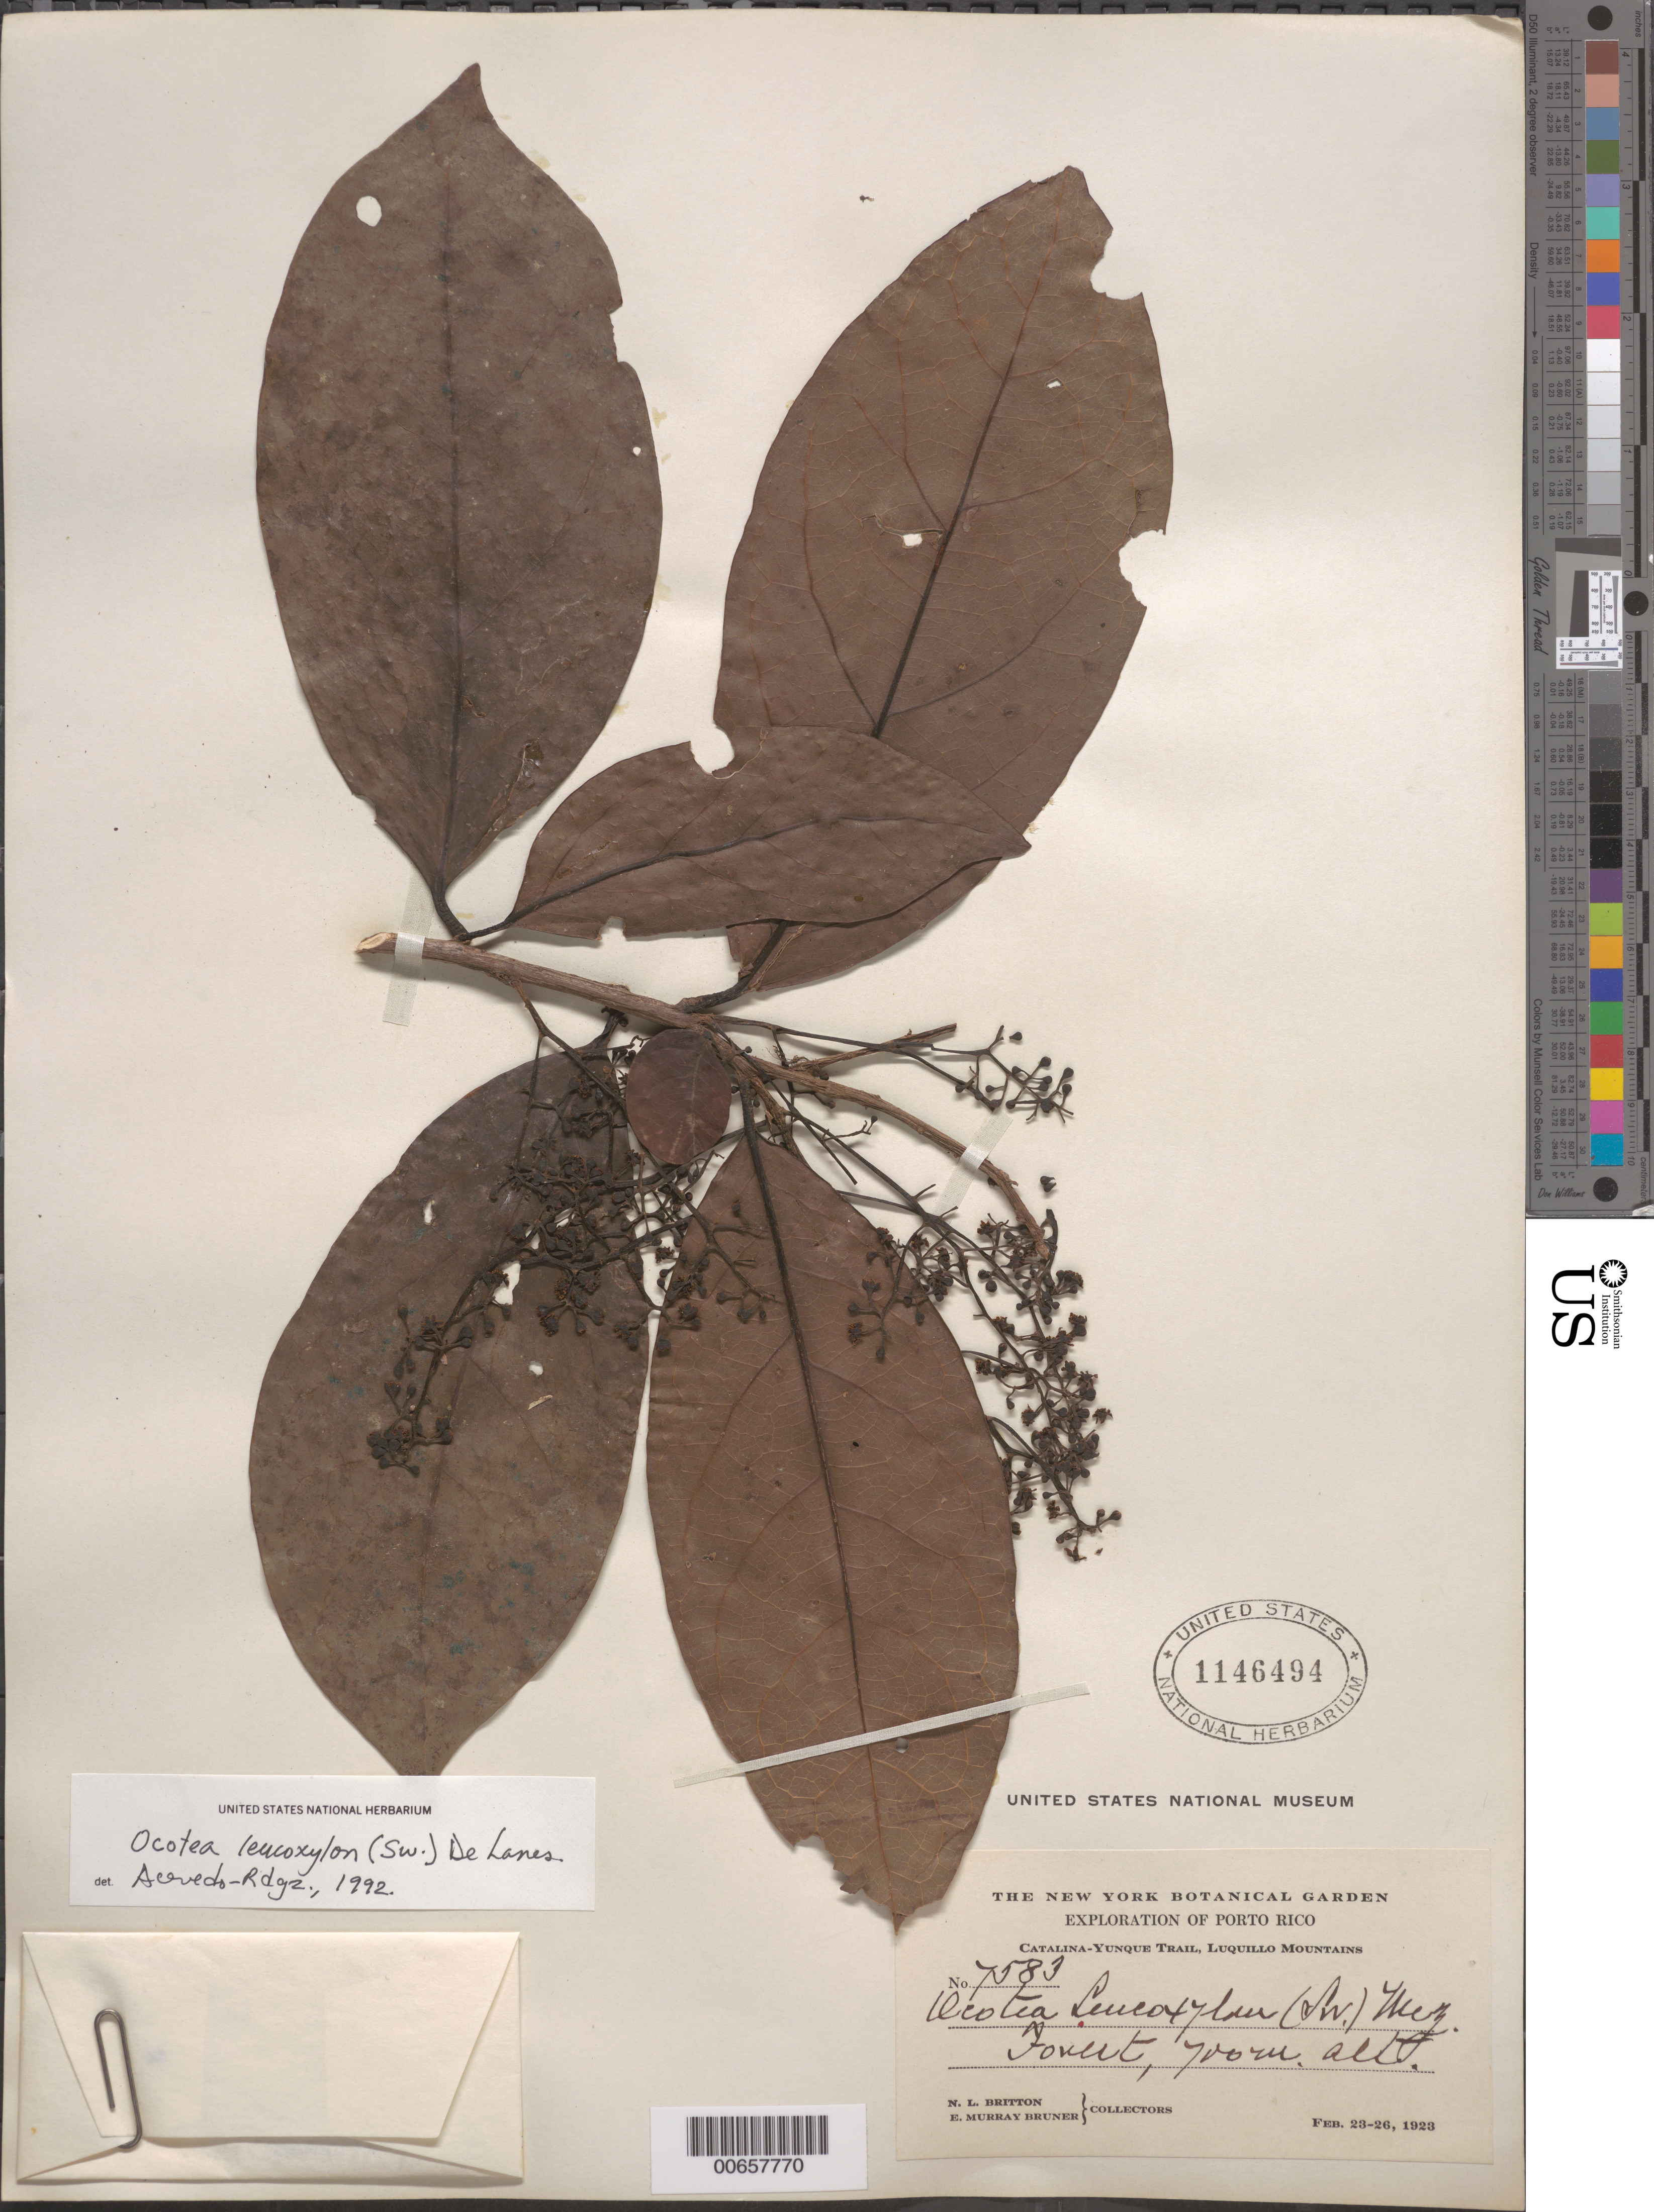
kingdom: Plantae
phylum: Tracheophyta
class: Magnoliopsida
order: Laurales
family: Lauraceae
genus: Ocotea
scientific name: Ocotea leucoxylon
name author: (Sw.) Laness.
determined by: Acevedo-Rodríguez, P., (BOT), Smithsonian Institution - National Museum of Natural History (UNITED STATES)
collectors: N. Britton & E. Bruner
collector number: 7583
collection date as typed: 23 Feb 1923 to 26 Feb 1923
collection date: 1923-02-23/1923-02-26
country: Puerto Rico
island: Greater Antilles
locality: Luquillo Mts., Catalina-Yunque Trail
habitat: Forest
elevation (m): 700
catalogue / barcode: US 1146494